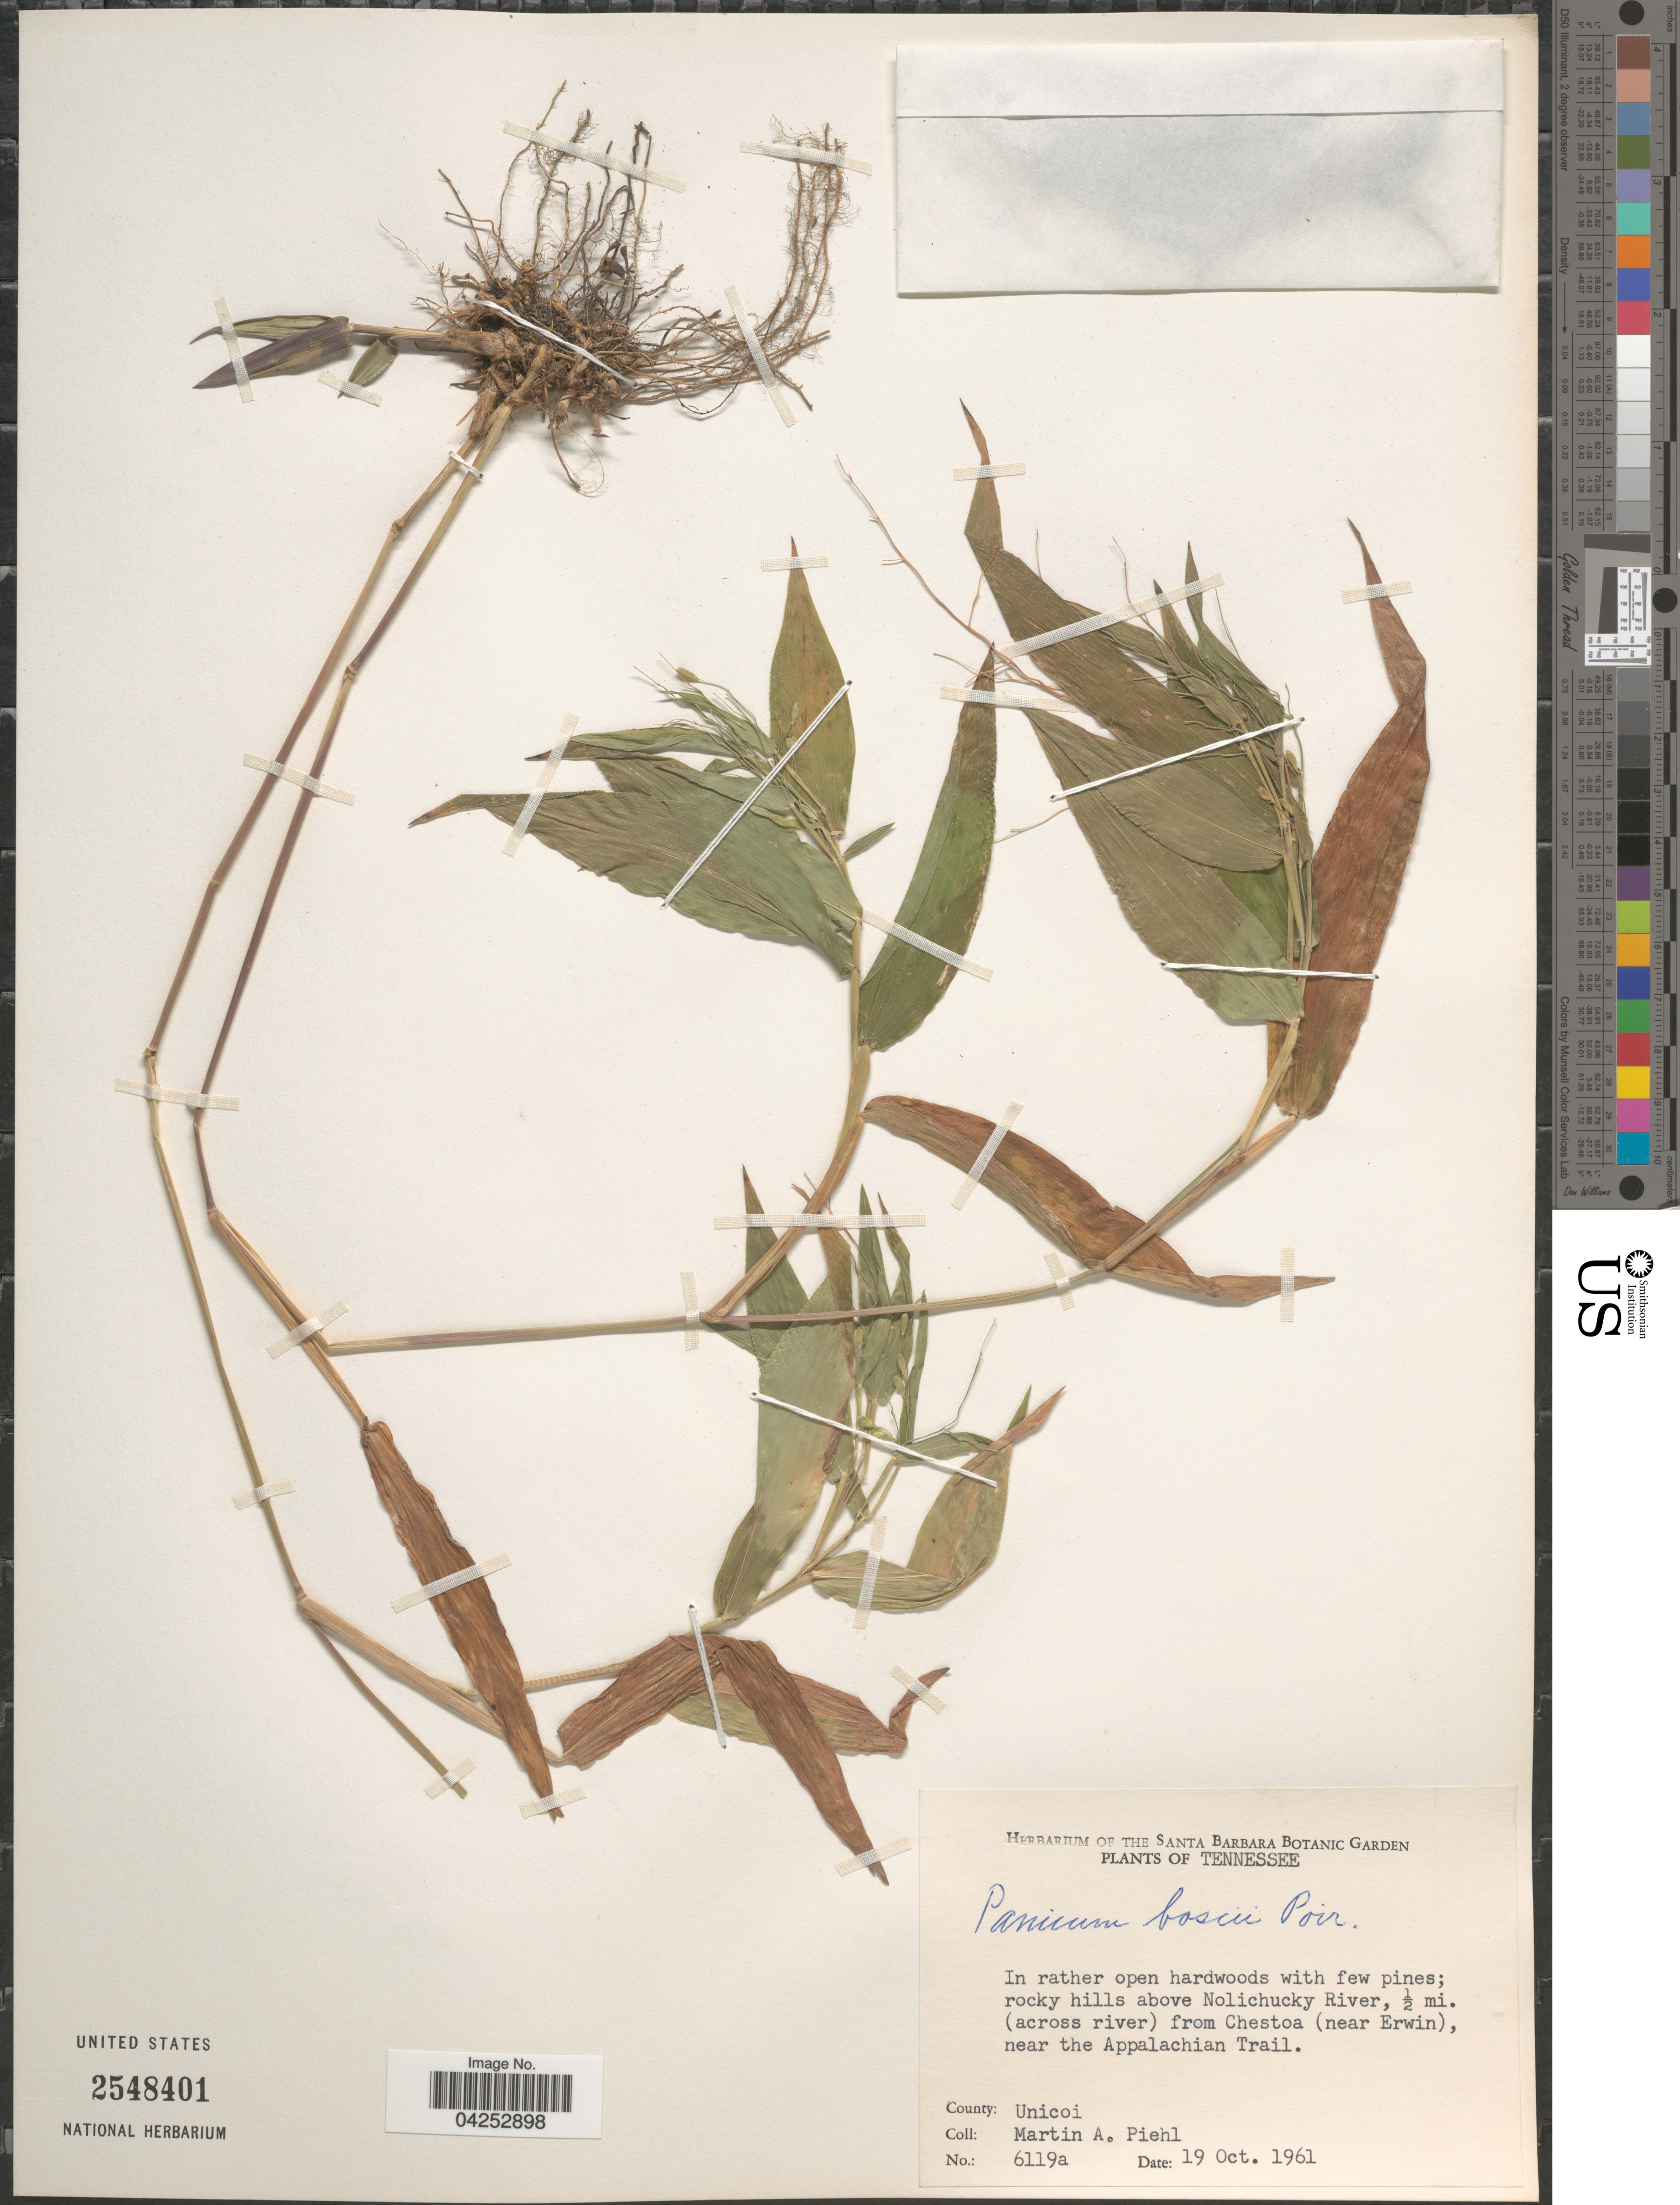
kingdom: Plantae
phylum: Tracheophyta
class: Liliopsida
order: Poales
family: Poaceae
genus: Dichanthelium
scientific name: Dichanthelium boscii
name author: (Poir.) Gould & C.A. Clark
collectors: M. Piehl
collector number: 6119a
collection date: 1961-10-19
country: United States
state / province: Tennessee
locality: Rocky hills above Nolichuky River, ½ mi. (across river) from Chestoa (near Erwin), near the Appalachian Trail. County: Unicoi.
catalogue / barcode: US 2548401